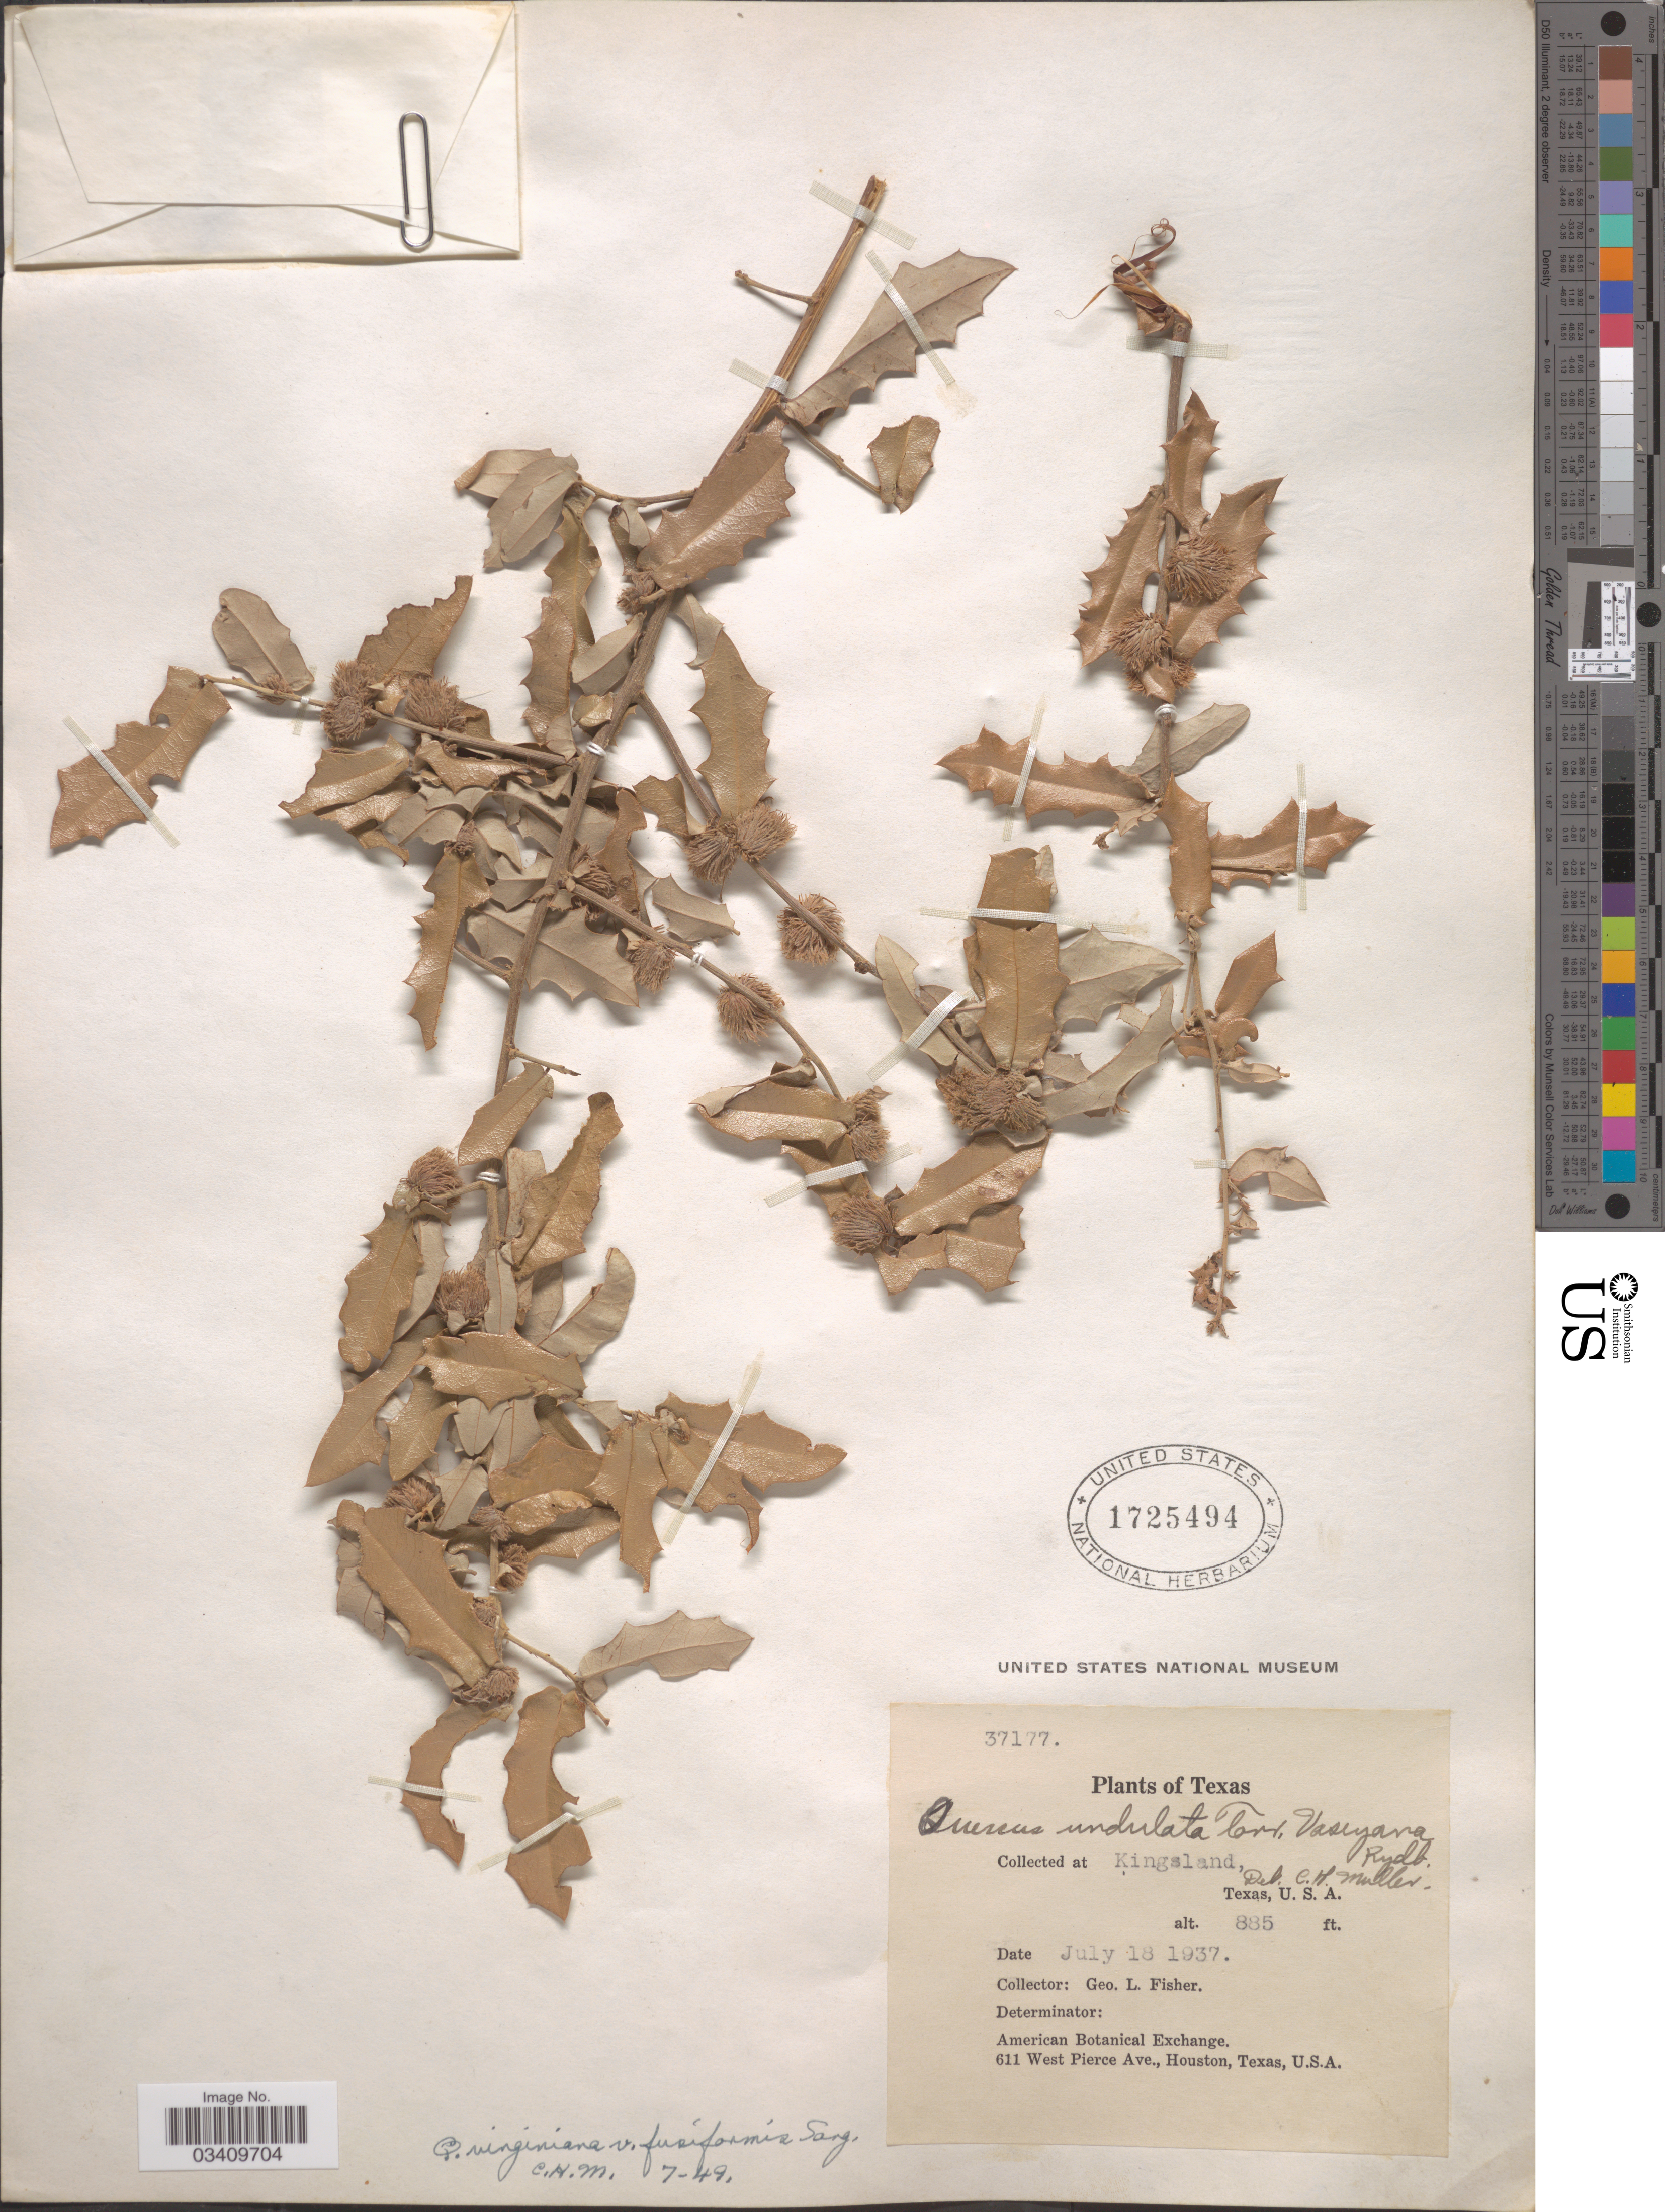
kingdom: Plantae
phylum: Tracheophyta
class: Magnoliopsida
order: Fagales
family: Fagaceae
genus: Quercus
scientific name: Quercus virginiana var. fusiformis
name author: (Small) Sarg.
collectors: G. L. Fisher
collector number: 33177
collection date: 1937-07-18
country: United States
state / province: Texas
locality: Kingsland.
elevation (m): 270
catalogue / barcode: US 1725494